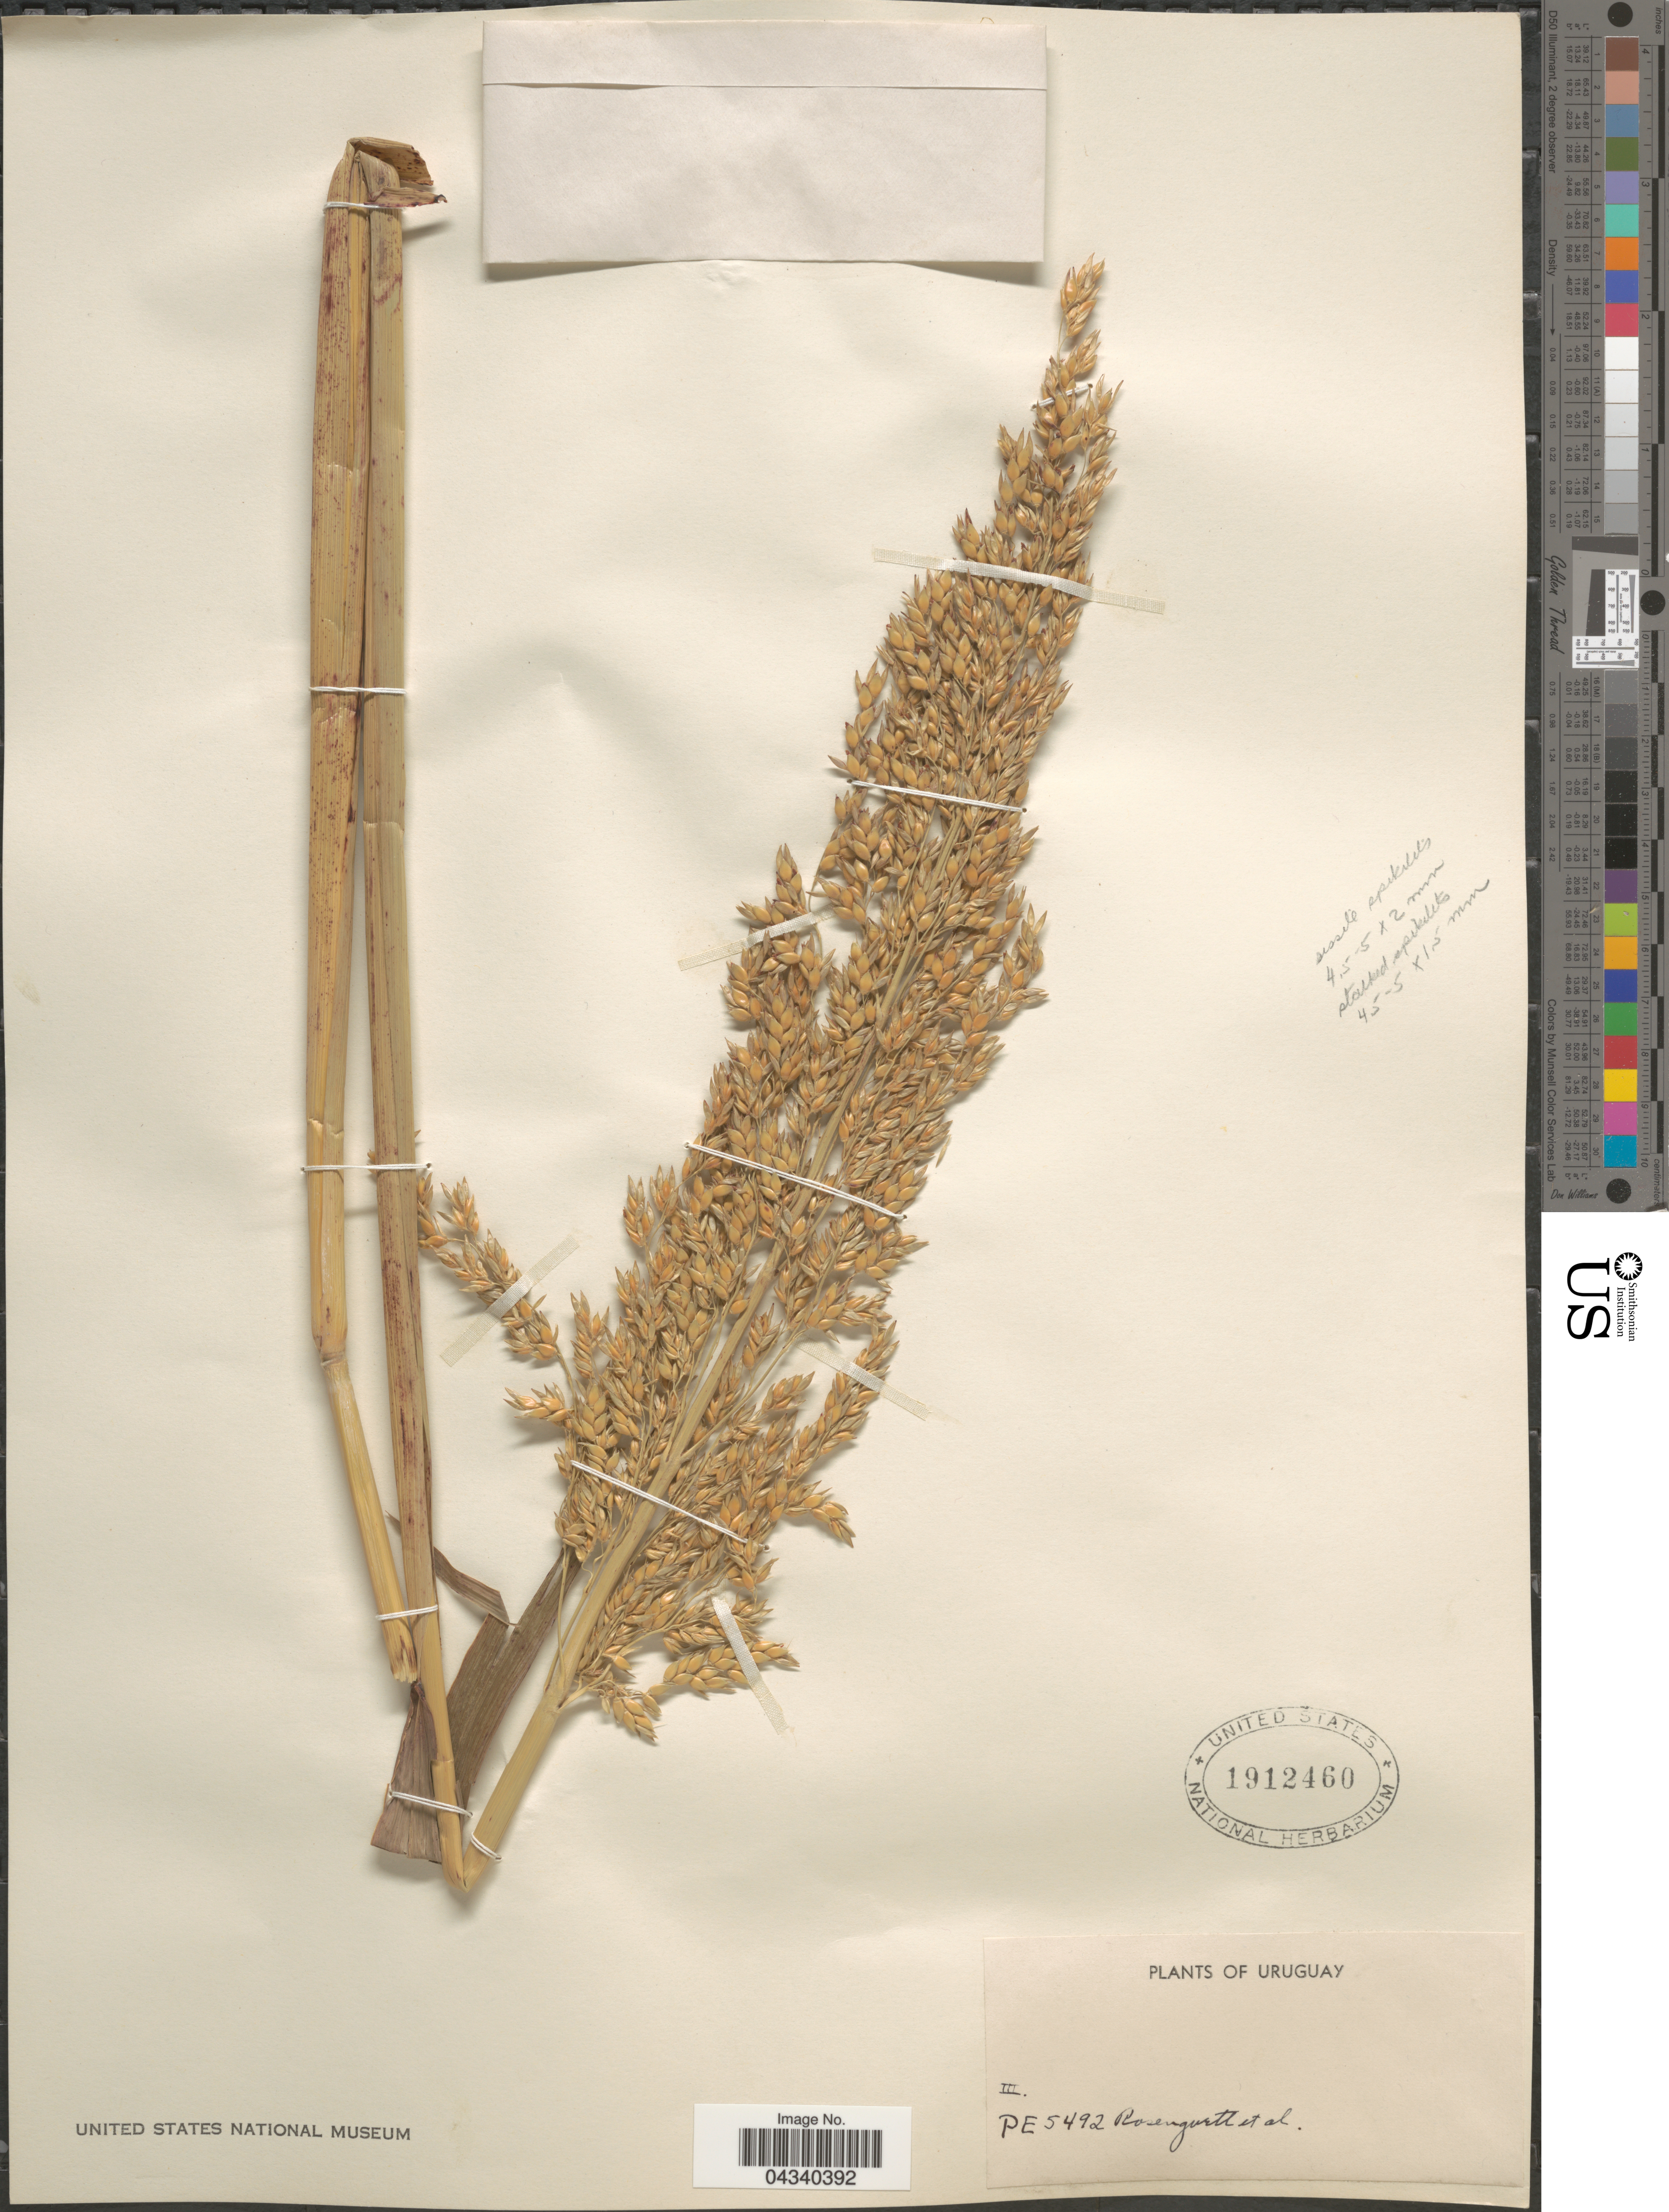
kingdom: Plantae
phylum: Tracheophyta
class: Liliopsida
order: Poales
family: Poaceae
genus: Sorghum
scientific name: Sorghum drummondii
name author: (Steud.) Nees ex Millsp. & Chase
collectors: Rosengurtt & et al.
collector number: PE5492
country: Uruguay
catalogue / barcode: US 1912460